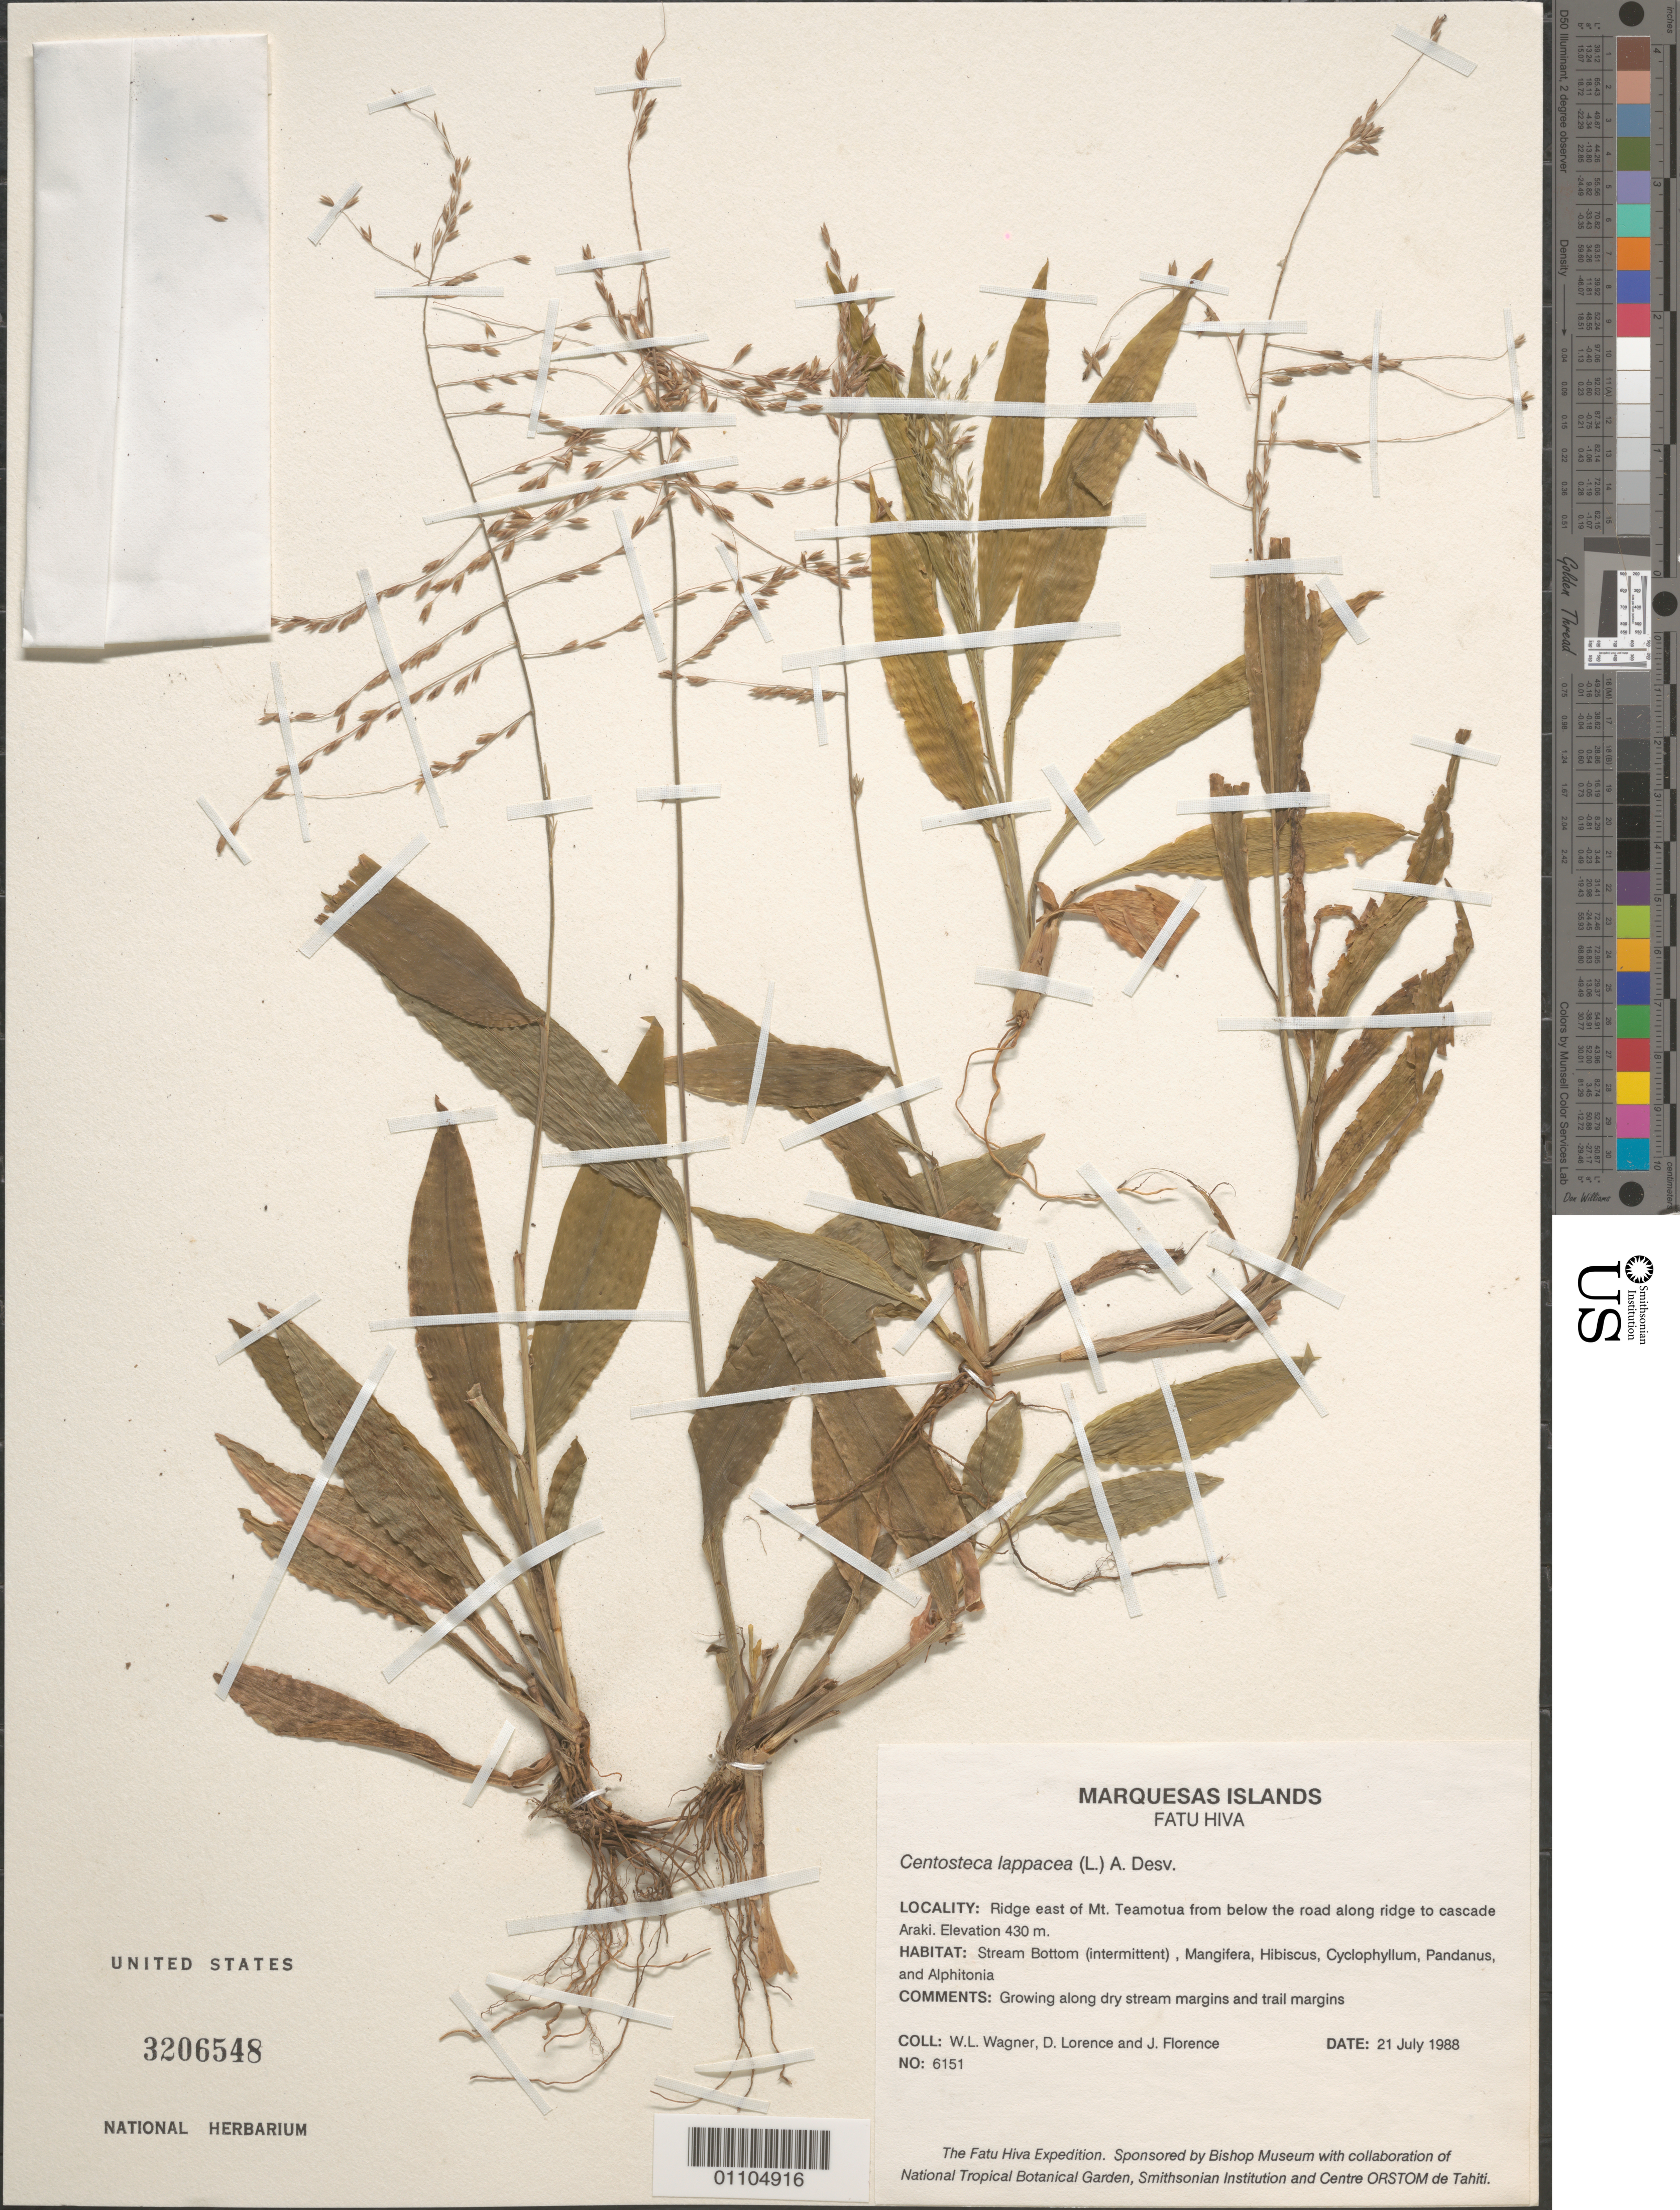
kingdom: Plantae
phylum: Tracheophyta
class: Liliopsida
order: Poales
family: Poaceae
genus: Centotheca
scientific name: Centotheca lappacea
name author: (L.) Desv.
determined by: Florence, J.; Wagner, W. L.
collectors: W. L. Wagner, D. Lorence & J. Florence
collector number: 6151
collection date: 1988-07-21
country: French Polynesia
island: Fatu Hiva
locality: Ridge E of Mt. Teamotua from below the road along ridge to cascade Araki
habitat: Stream Bottom (intermittent), Growing along dry stream margins and trail margins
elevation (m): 430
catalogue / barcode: US 3206548